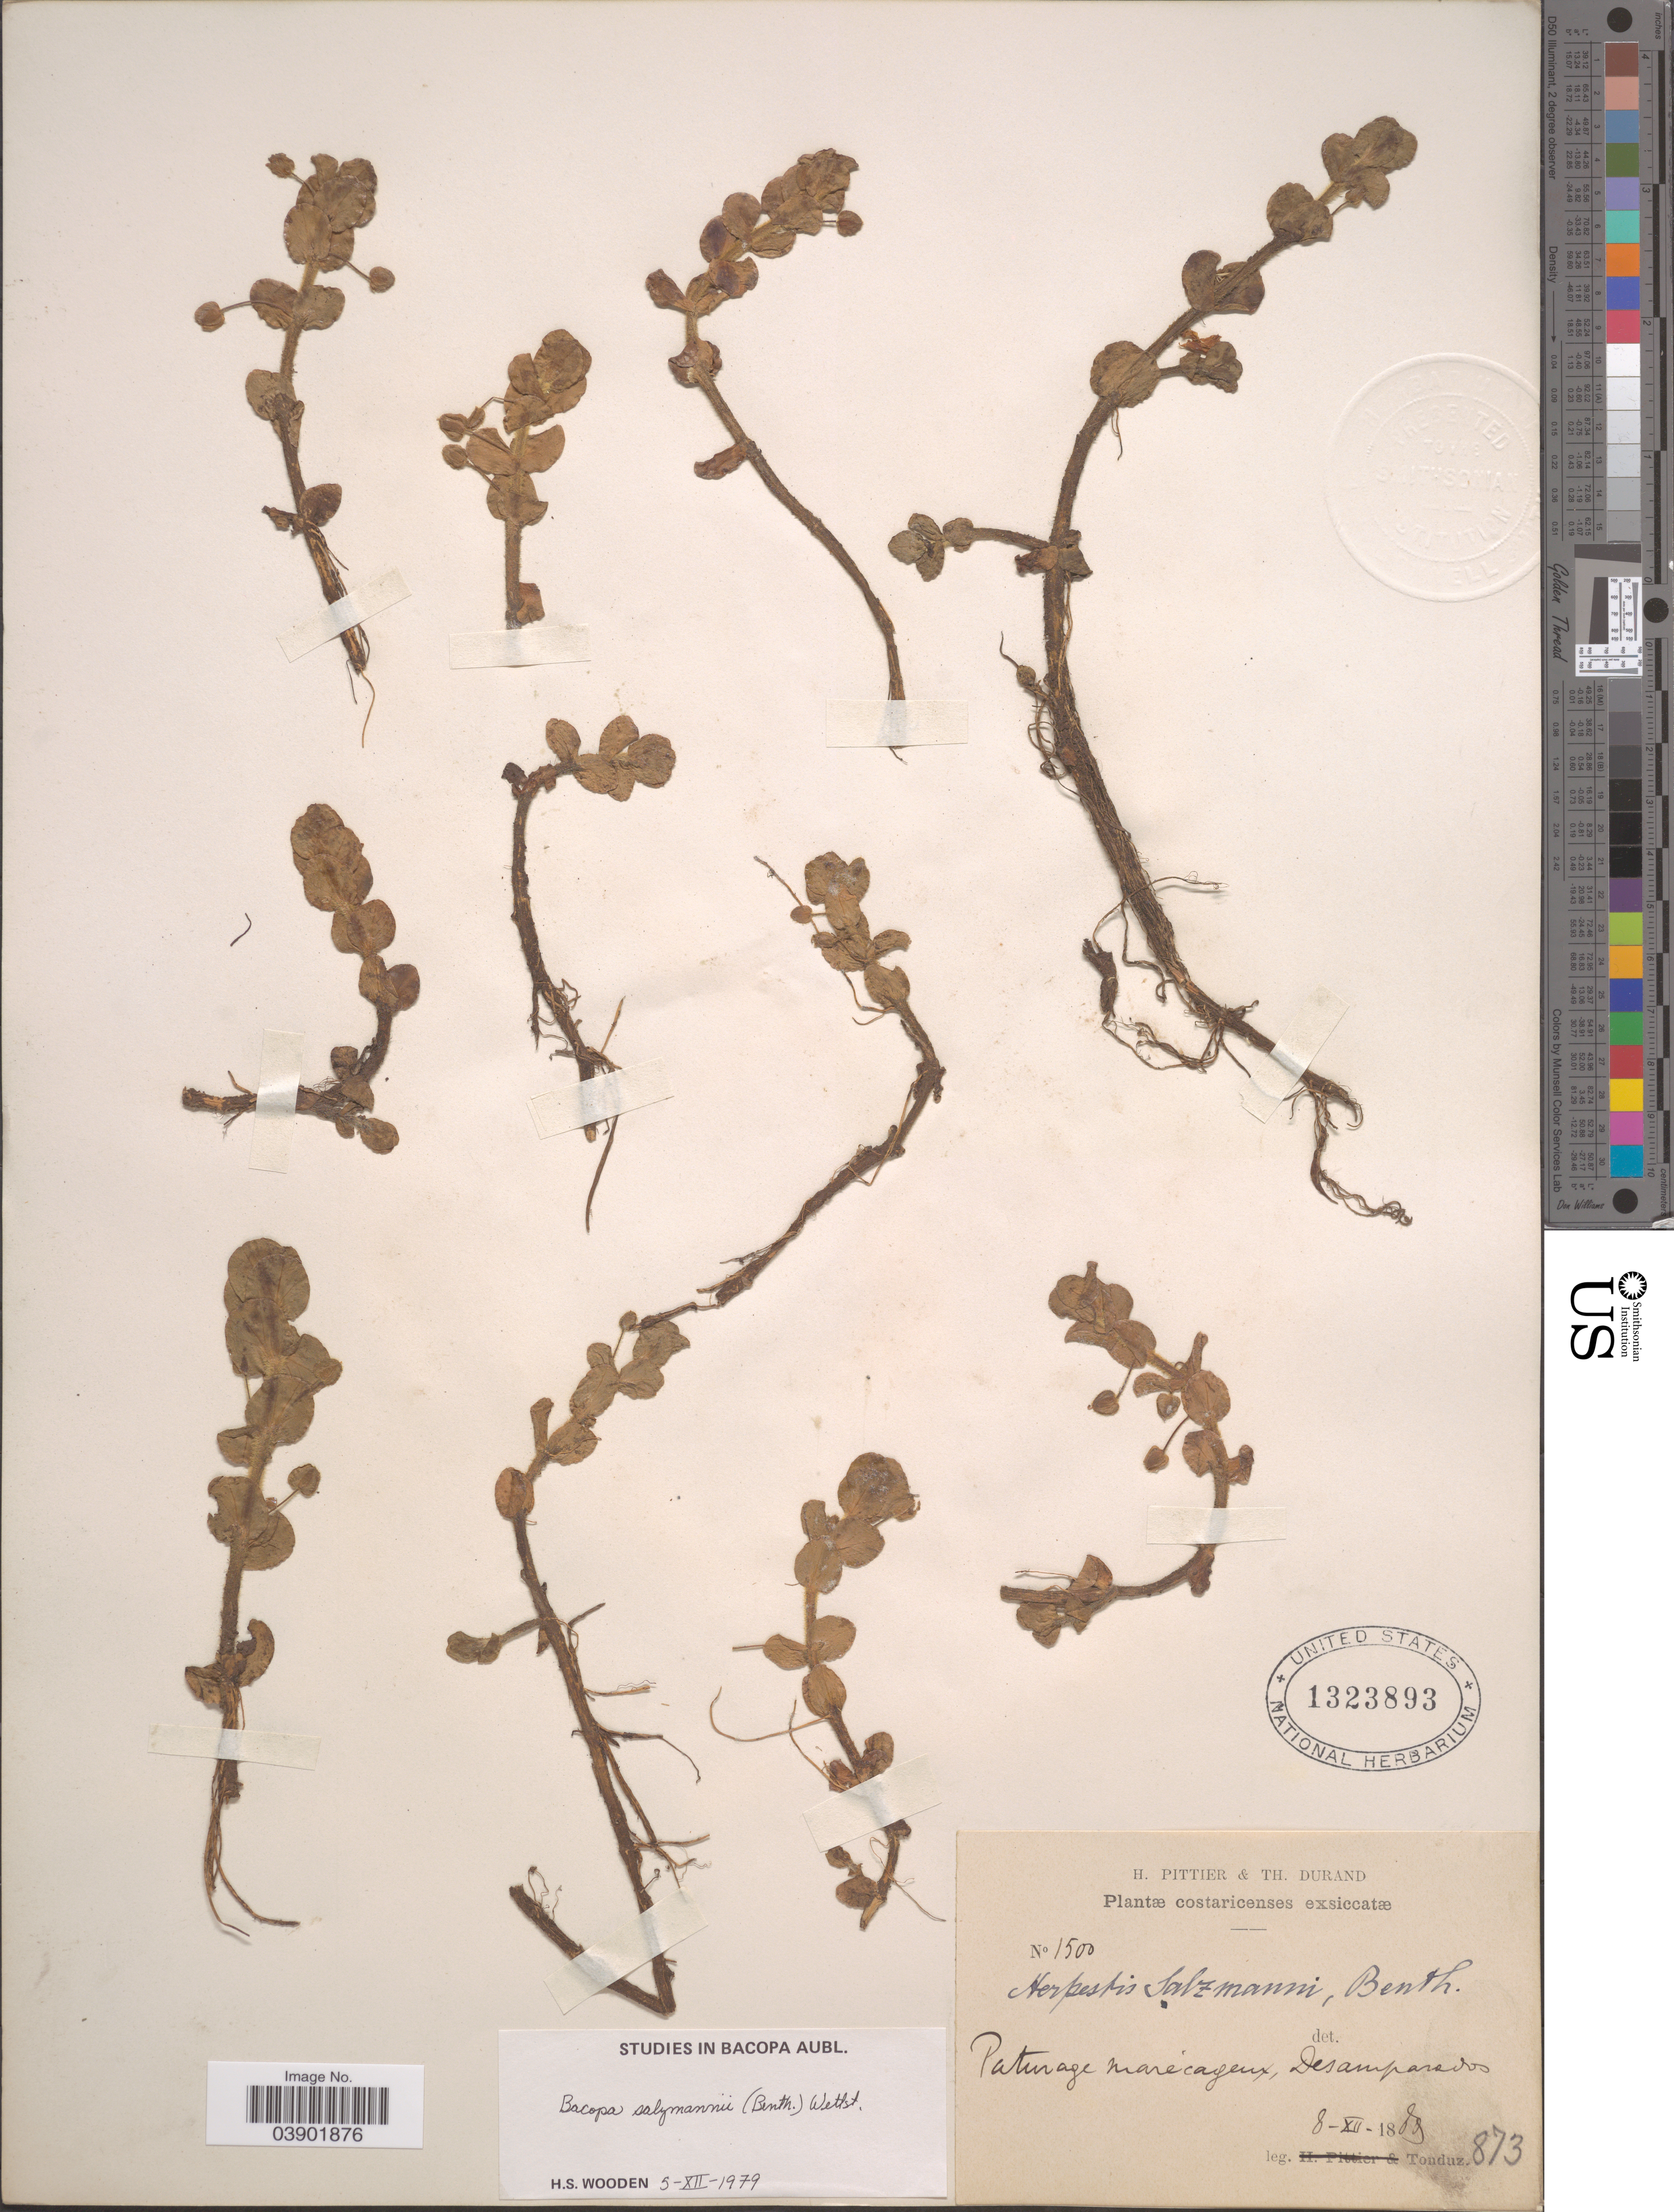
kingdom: Plantae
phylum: Tracheophyta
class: Magnoliopsida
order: Lamiales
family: Plantaginaceae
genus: Bacopa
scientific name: Bacopa salzmannii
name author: (Benth.) Wettst. ex Edwall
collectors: Tonduz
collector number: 1500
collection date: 1889-12-08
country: Costa Rica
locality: Paturage marecageux, Desamparados.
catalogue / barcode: US 1323893